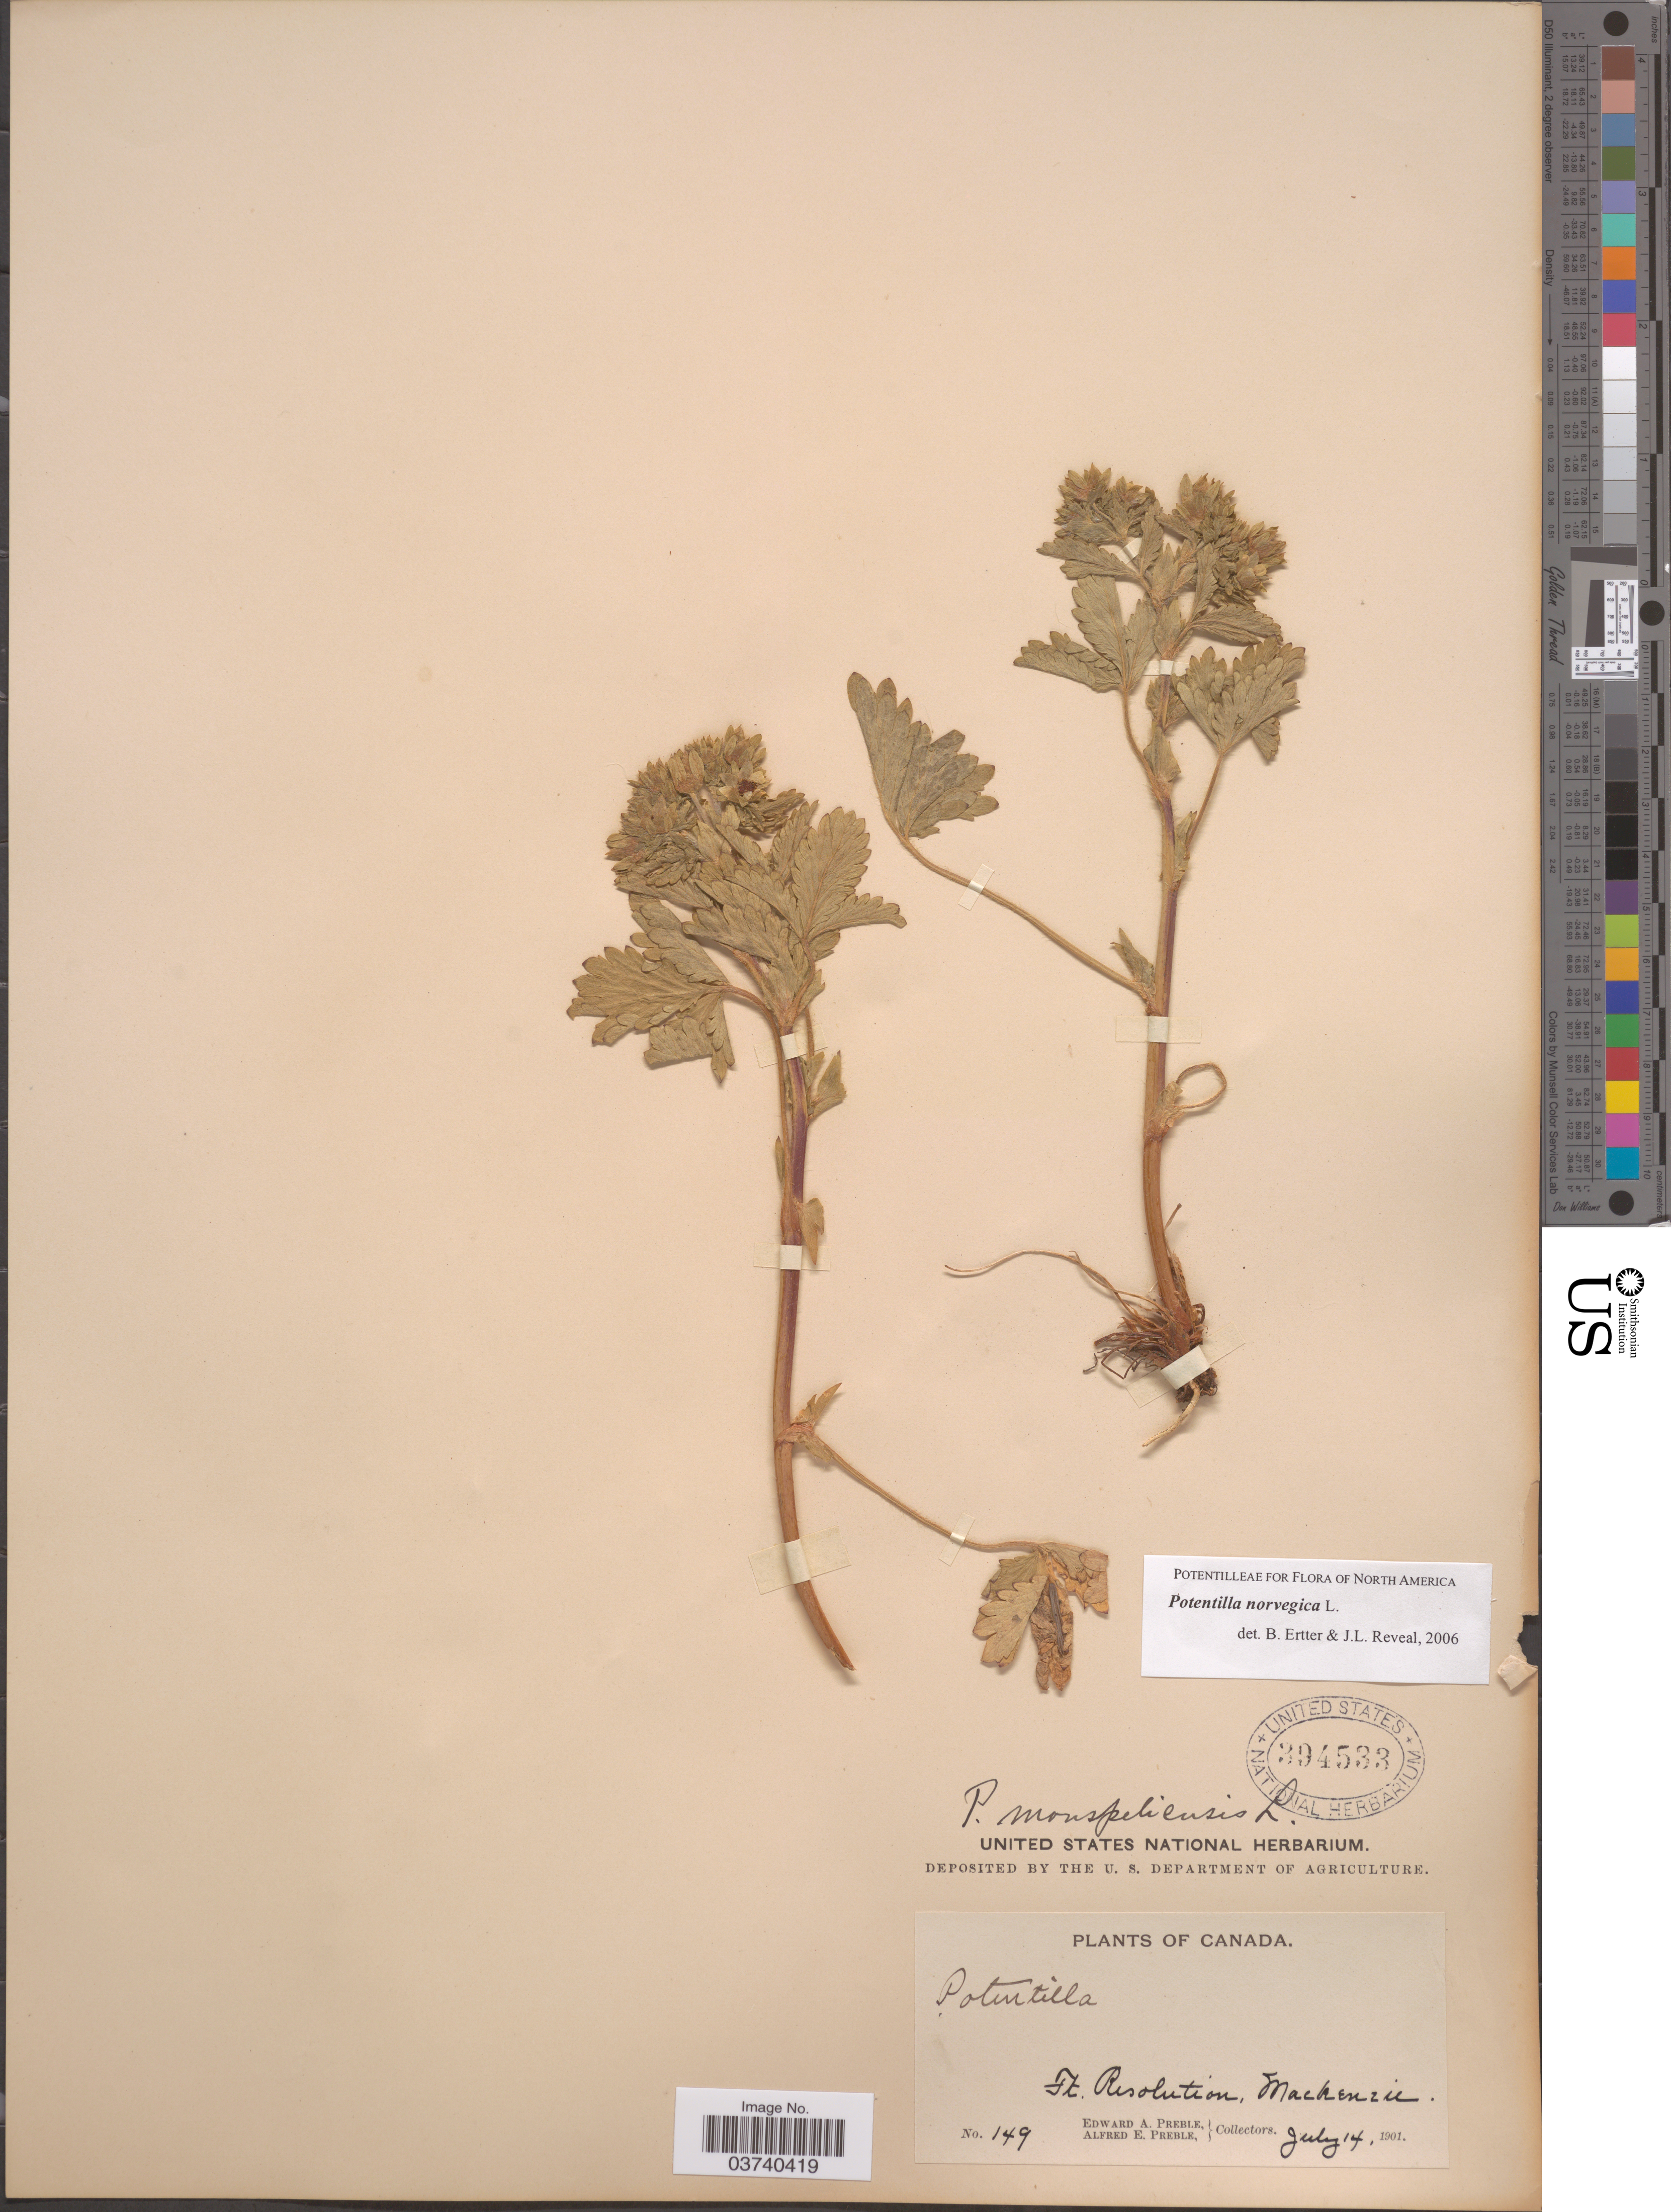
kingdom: Plantae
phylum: Tracheophyta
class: Magnoliopsida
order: Rosales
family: Rosaceae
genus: Potentilla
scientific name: Potentilla norvegica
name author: L.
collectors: E. Preble & A. Preble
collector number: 149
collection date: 1901-07-14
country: Canada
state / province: Northwest Territories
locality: Ft. Resolution, Mackenzie.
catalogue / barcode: US 394533